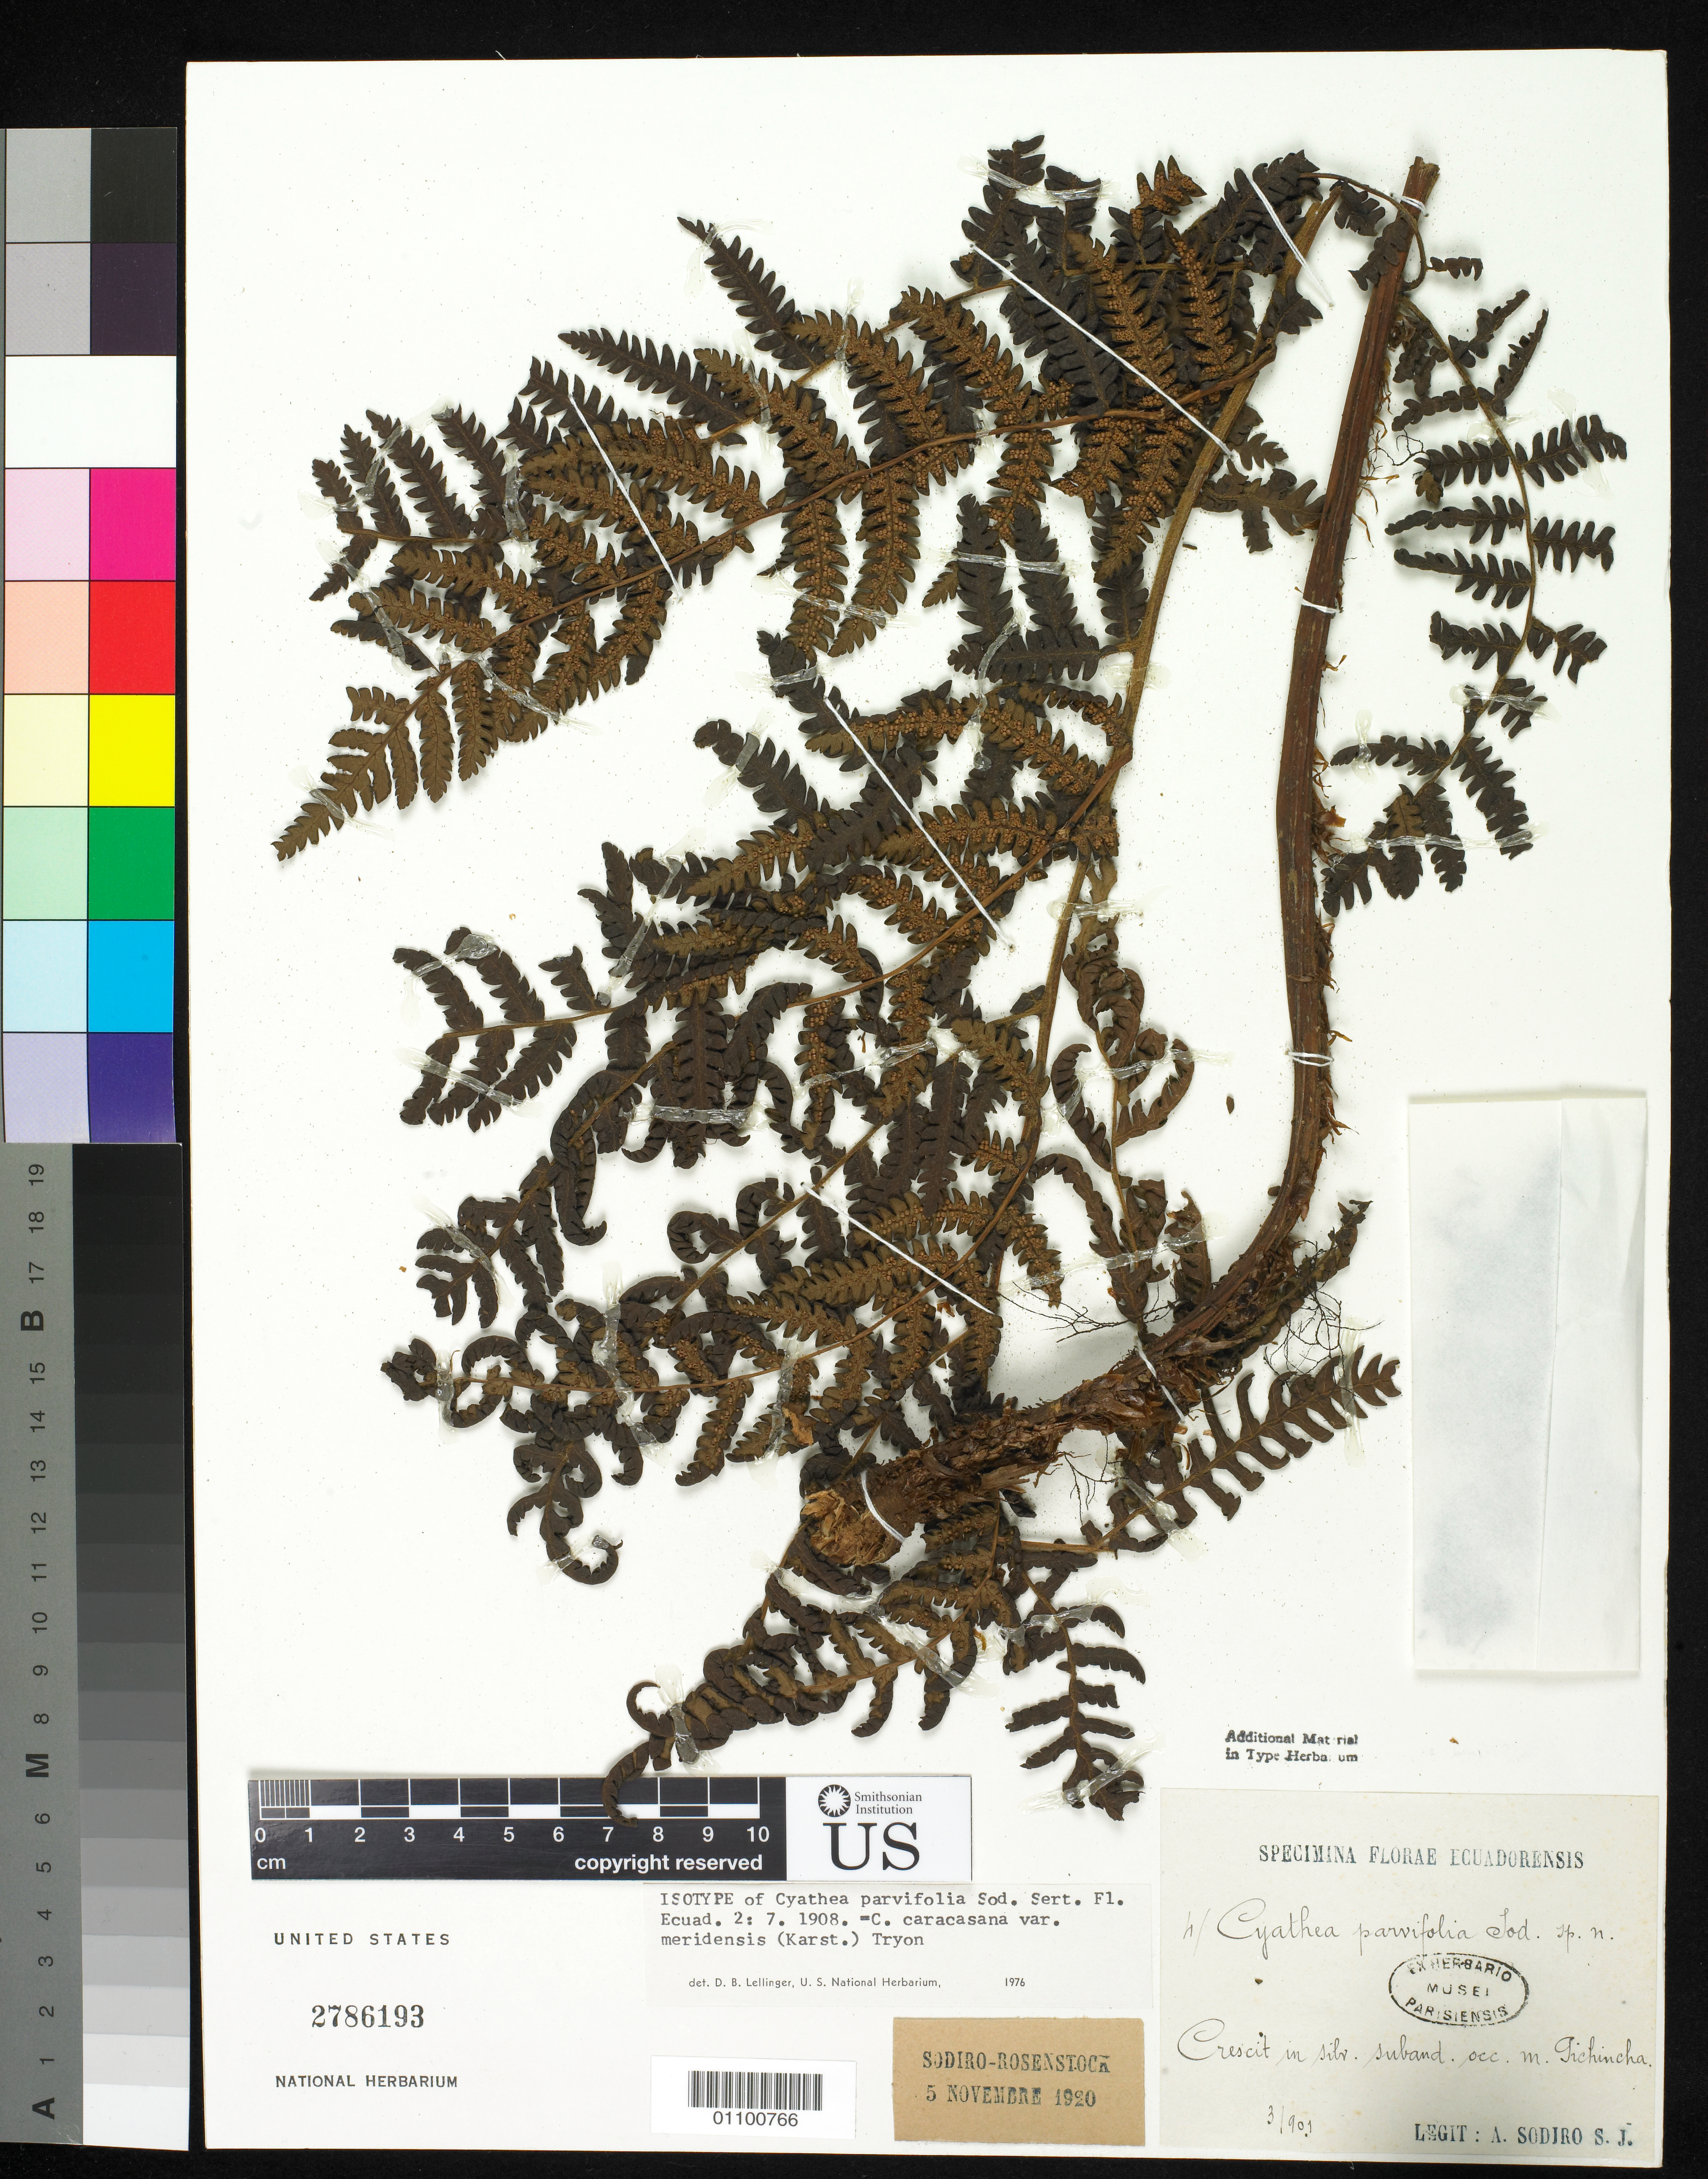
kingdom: Plantae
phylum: Tracheophyta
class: Polypodiopsida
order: Cyatheales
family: Cyatheaceae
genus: Cyathea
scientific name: Cyathea parvifolia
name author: Sodiro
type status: Isotype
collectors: L. Sodiro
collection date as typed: Mar 1901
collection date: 1901-03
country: Ecuador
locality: Crescit in silvis suband. occid. m. Pichincha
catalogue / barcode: US 2786193